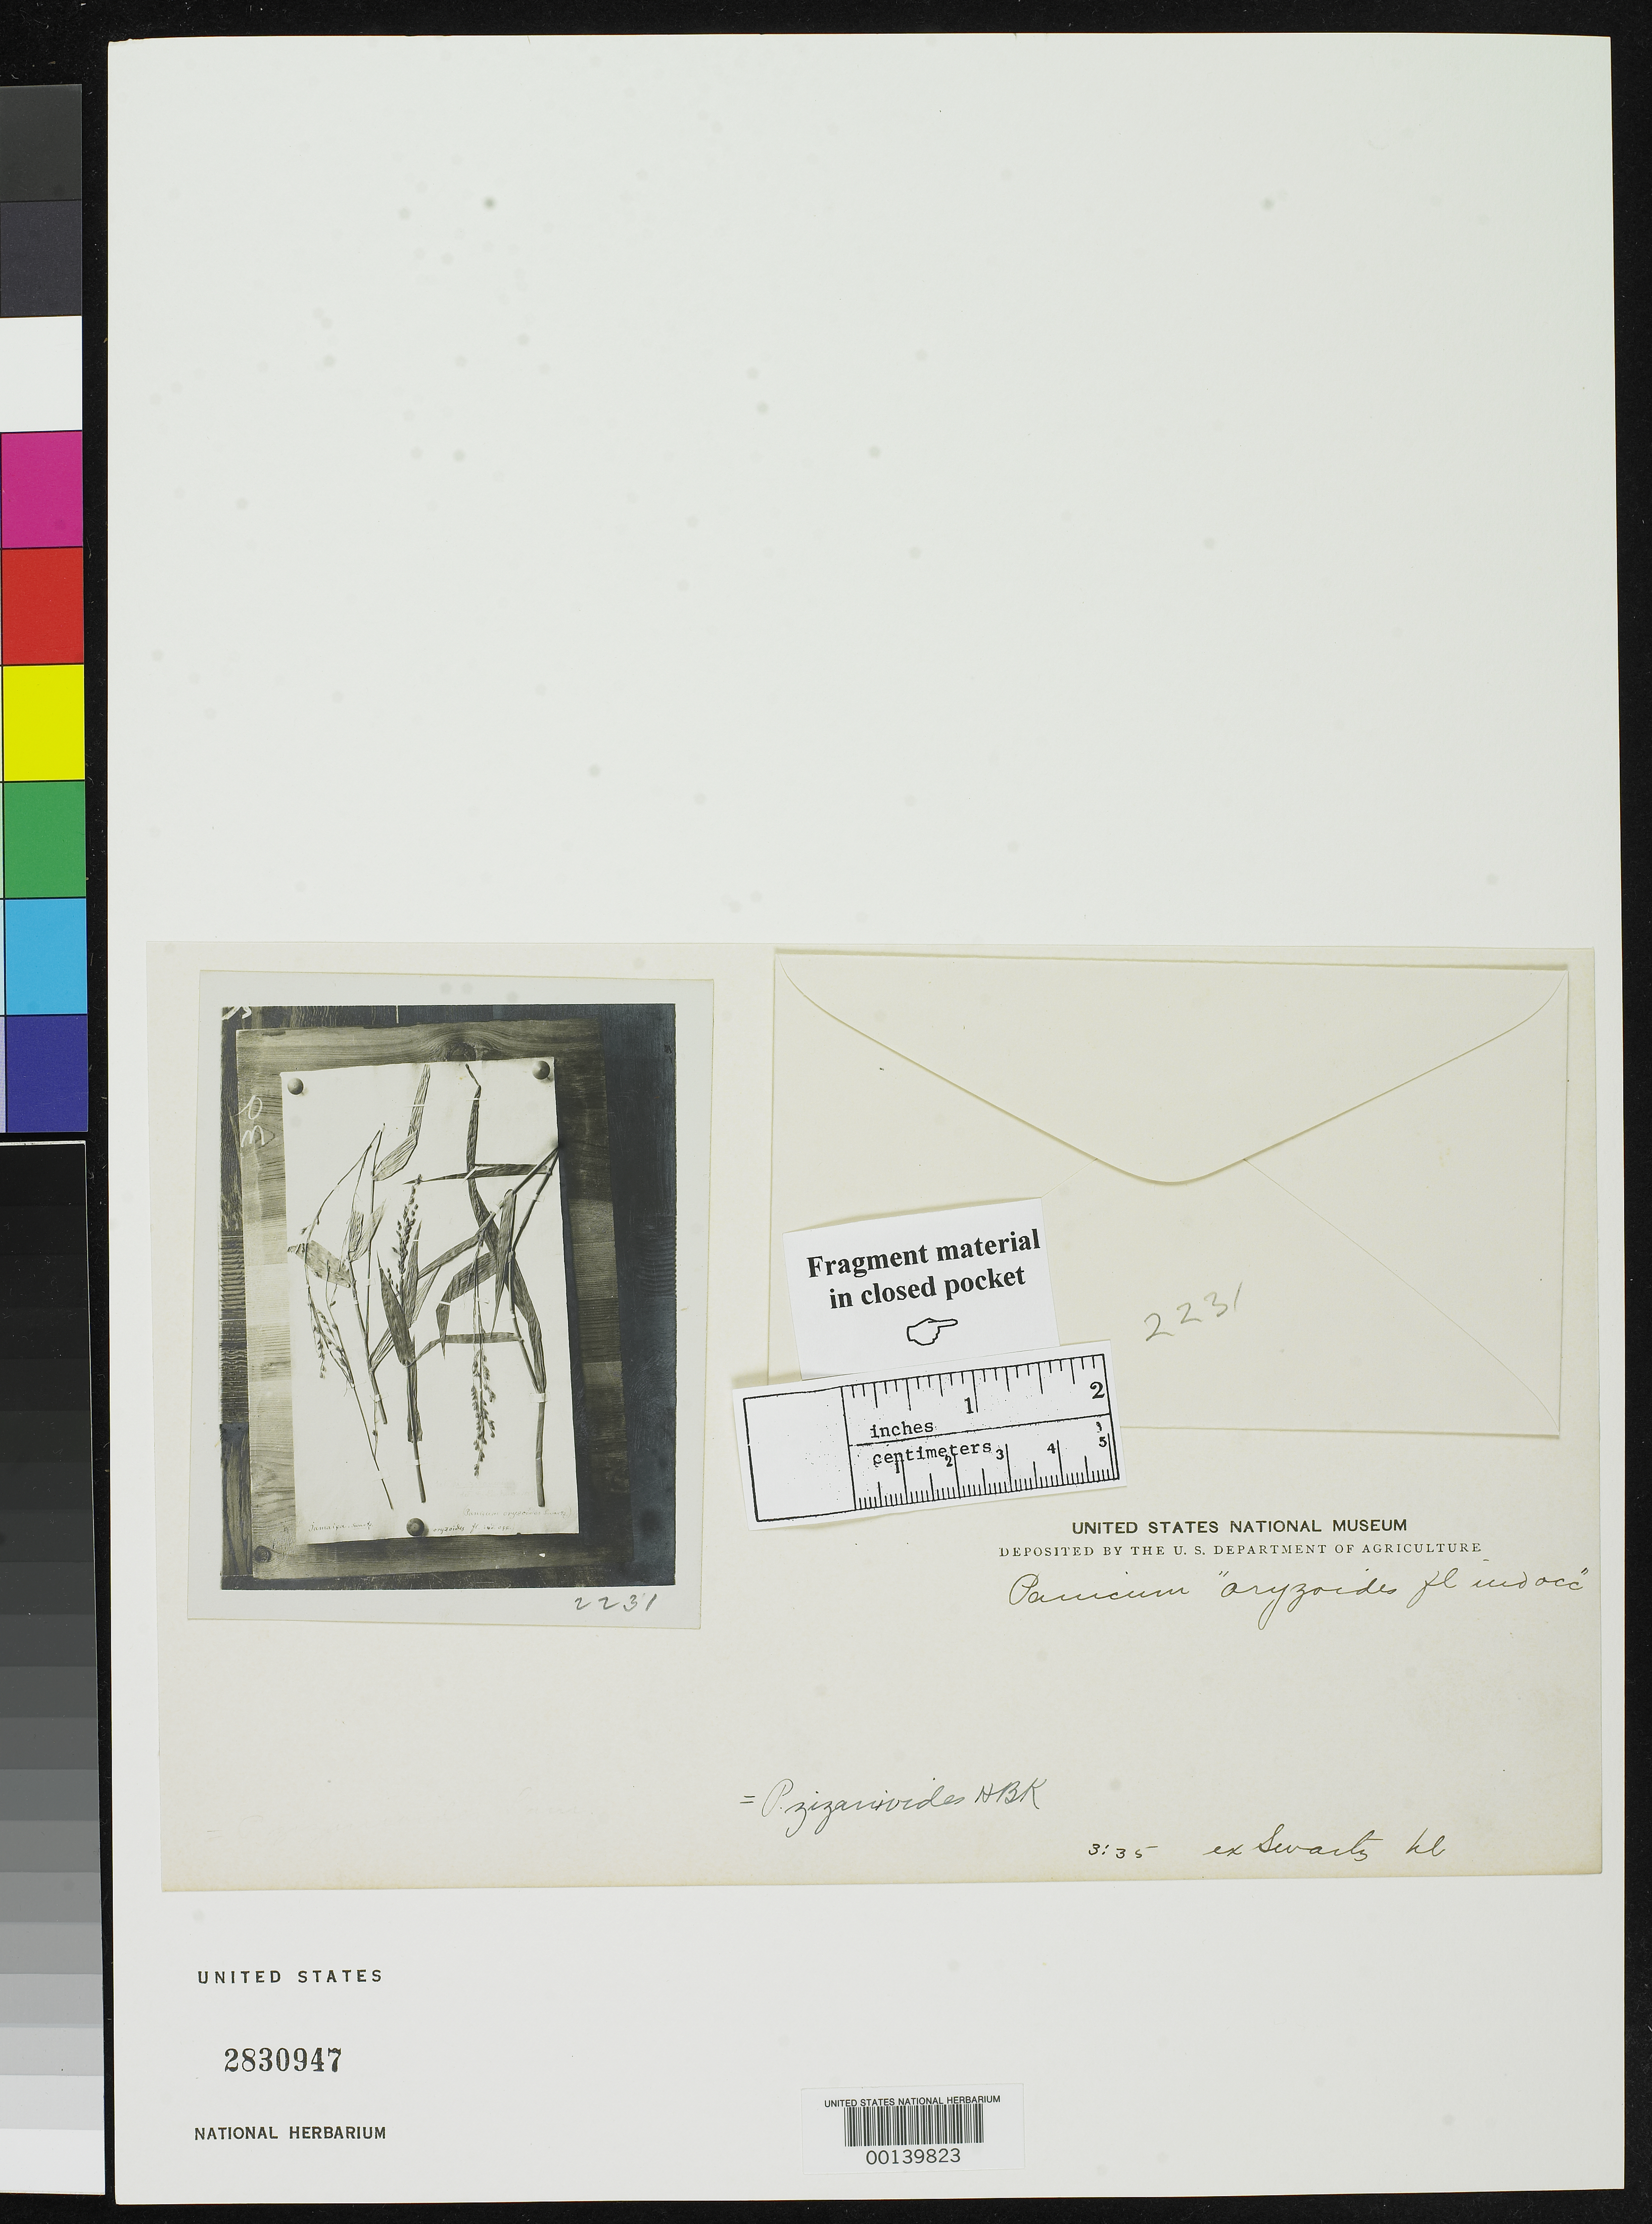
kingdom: Plantae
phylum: Tracheophyta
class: Liliopsida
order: Poales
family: Poaceae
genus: Panicum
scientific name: Panicum oryzoides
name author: Sw.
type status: Type Fragment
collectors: O. P. Swartz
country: Jamaica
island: Greater Antilles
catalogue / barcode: US 2830947